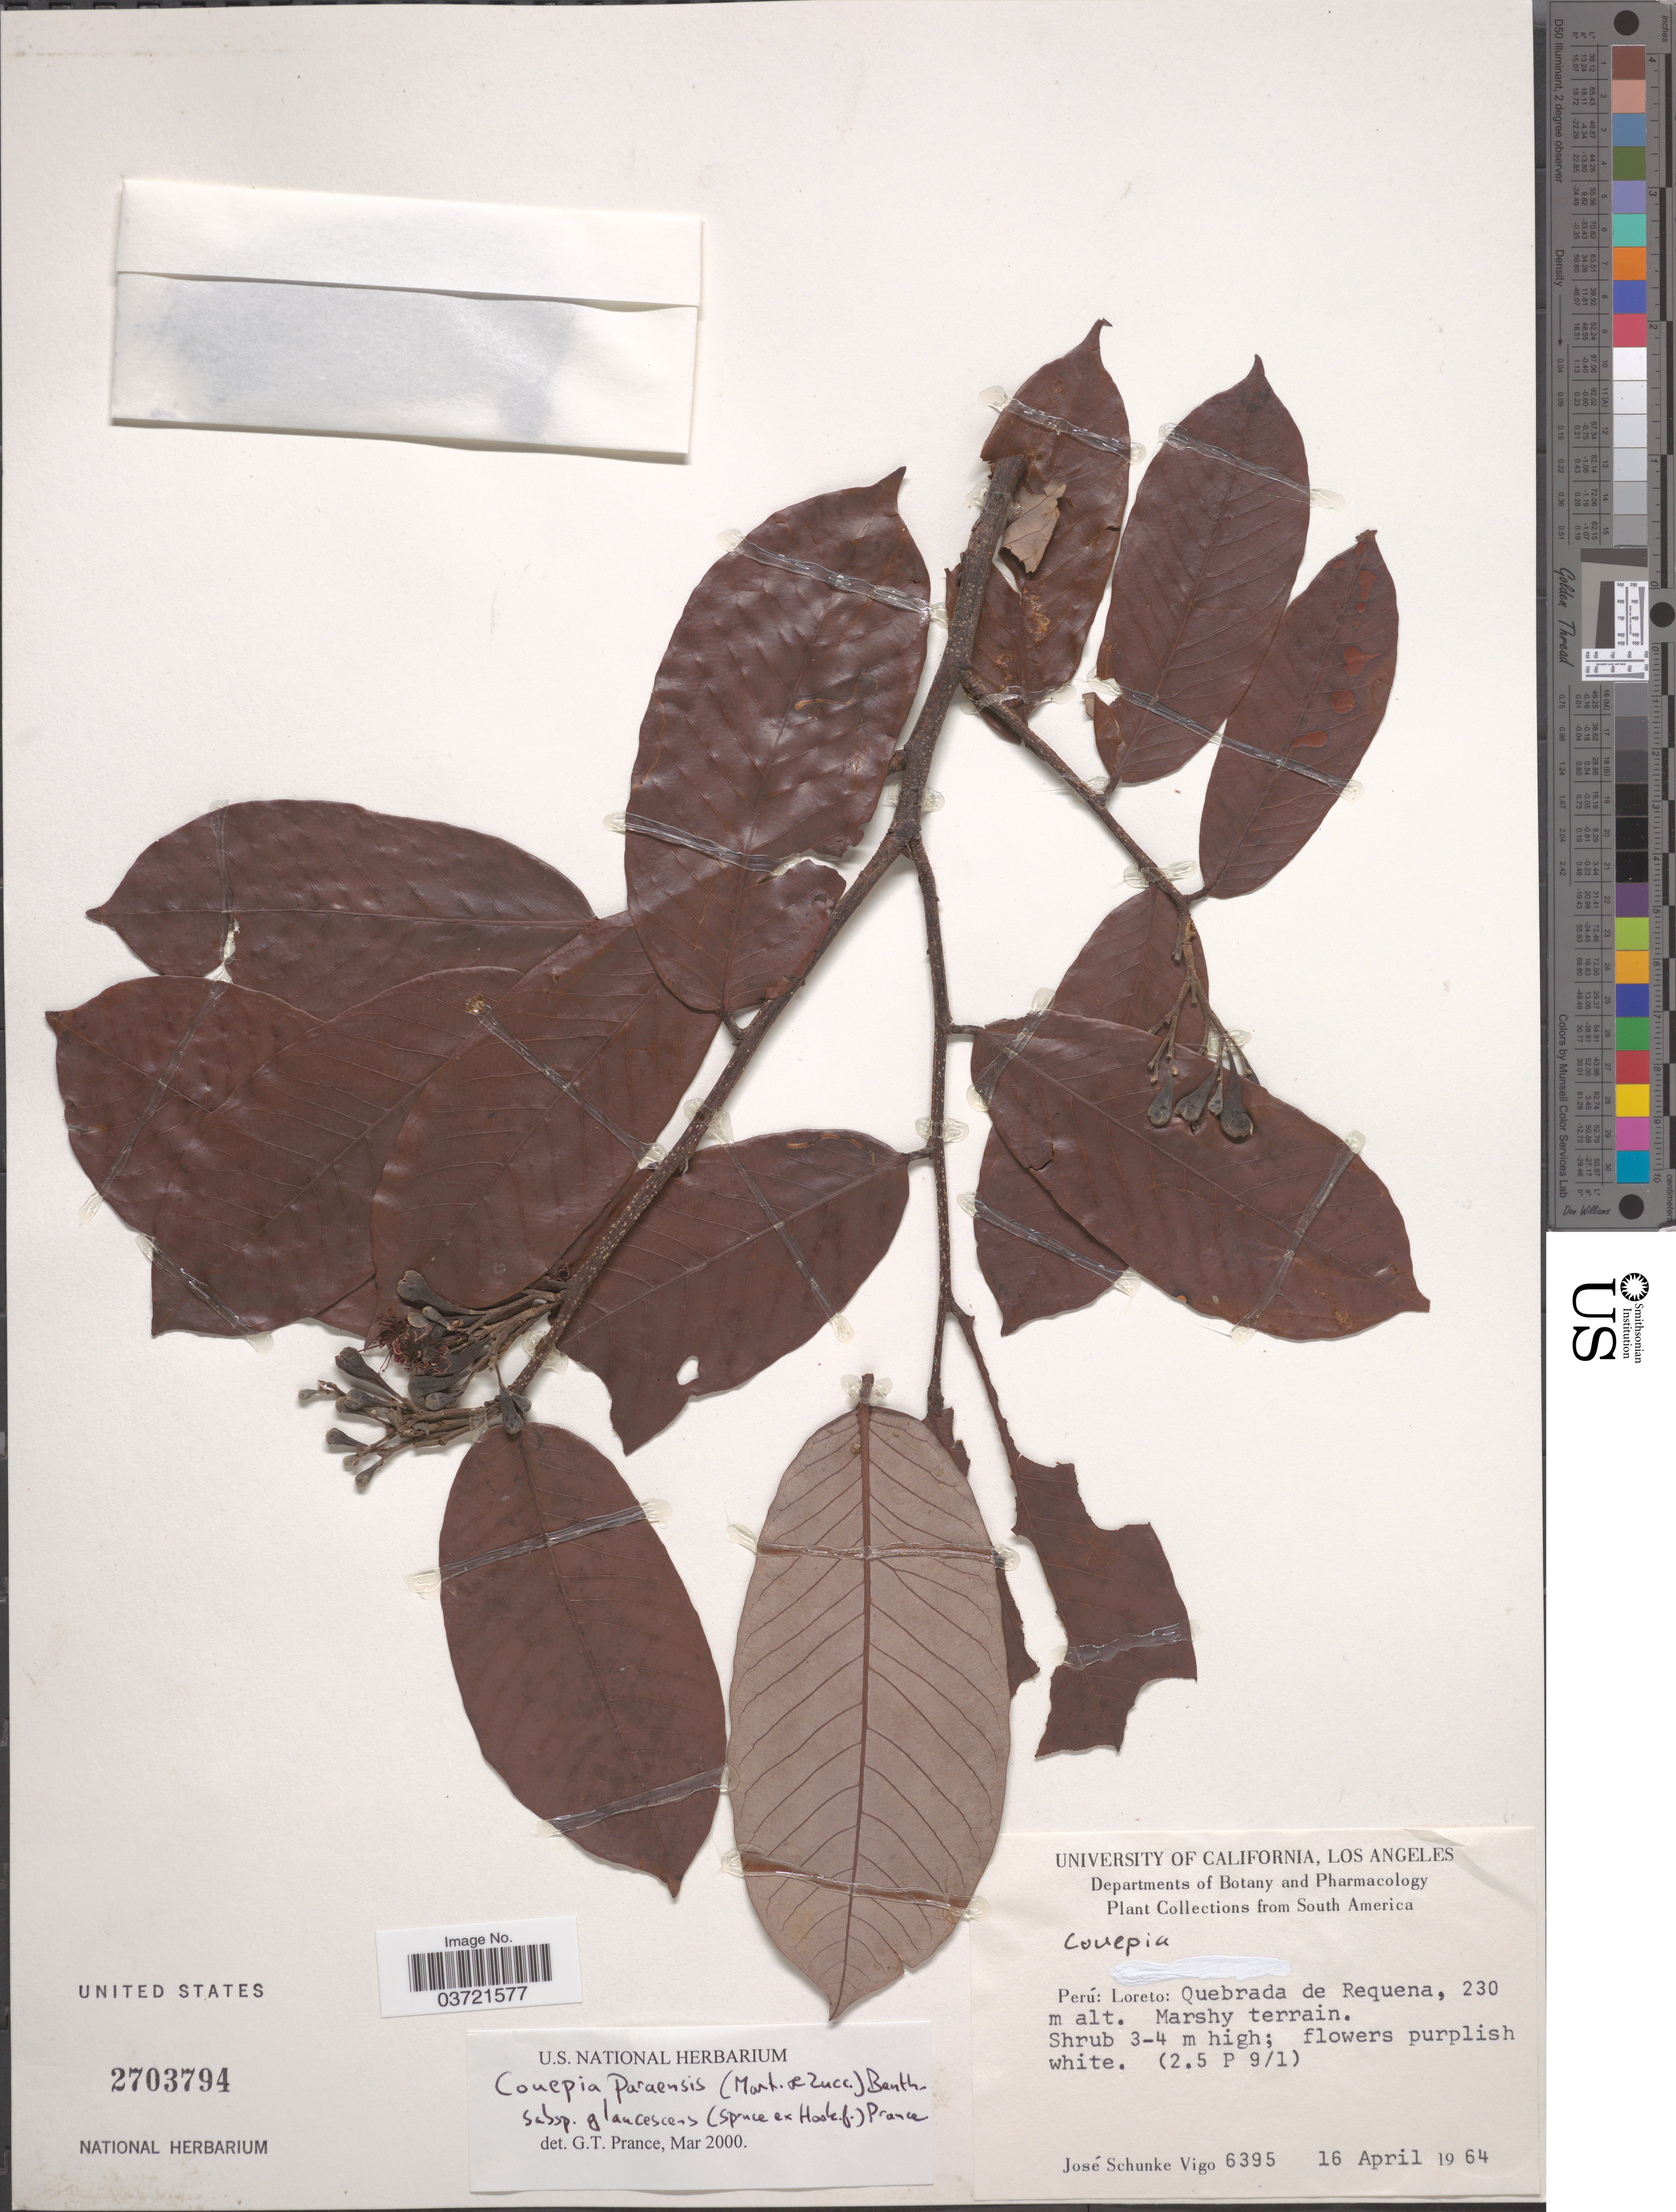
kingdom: Plantae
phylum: Tracheophyta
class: Magnoliopsida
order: Malpighiales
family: Chrysobalanaceae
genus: Couepia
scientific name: Couepia paraensis subsp. glaucescens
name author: (Spruce ex Hook. f.) Prance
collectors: J. Schunke Vigo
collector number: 6395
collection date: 1964-04-16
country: Peru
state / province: Loreto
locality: Quebrada de Requena.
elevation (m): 230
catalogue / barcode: US 2703794